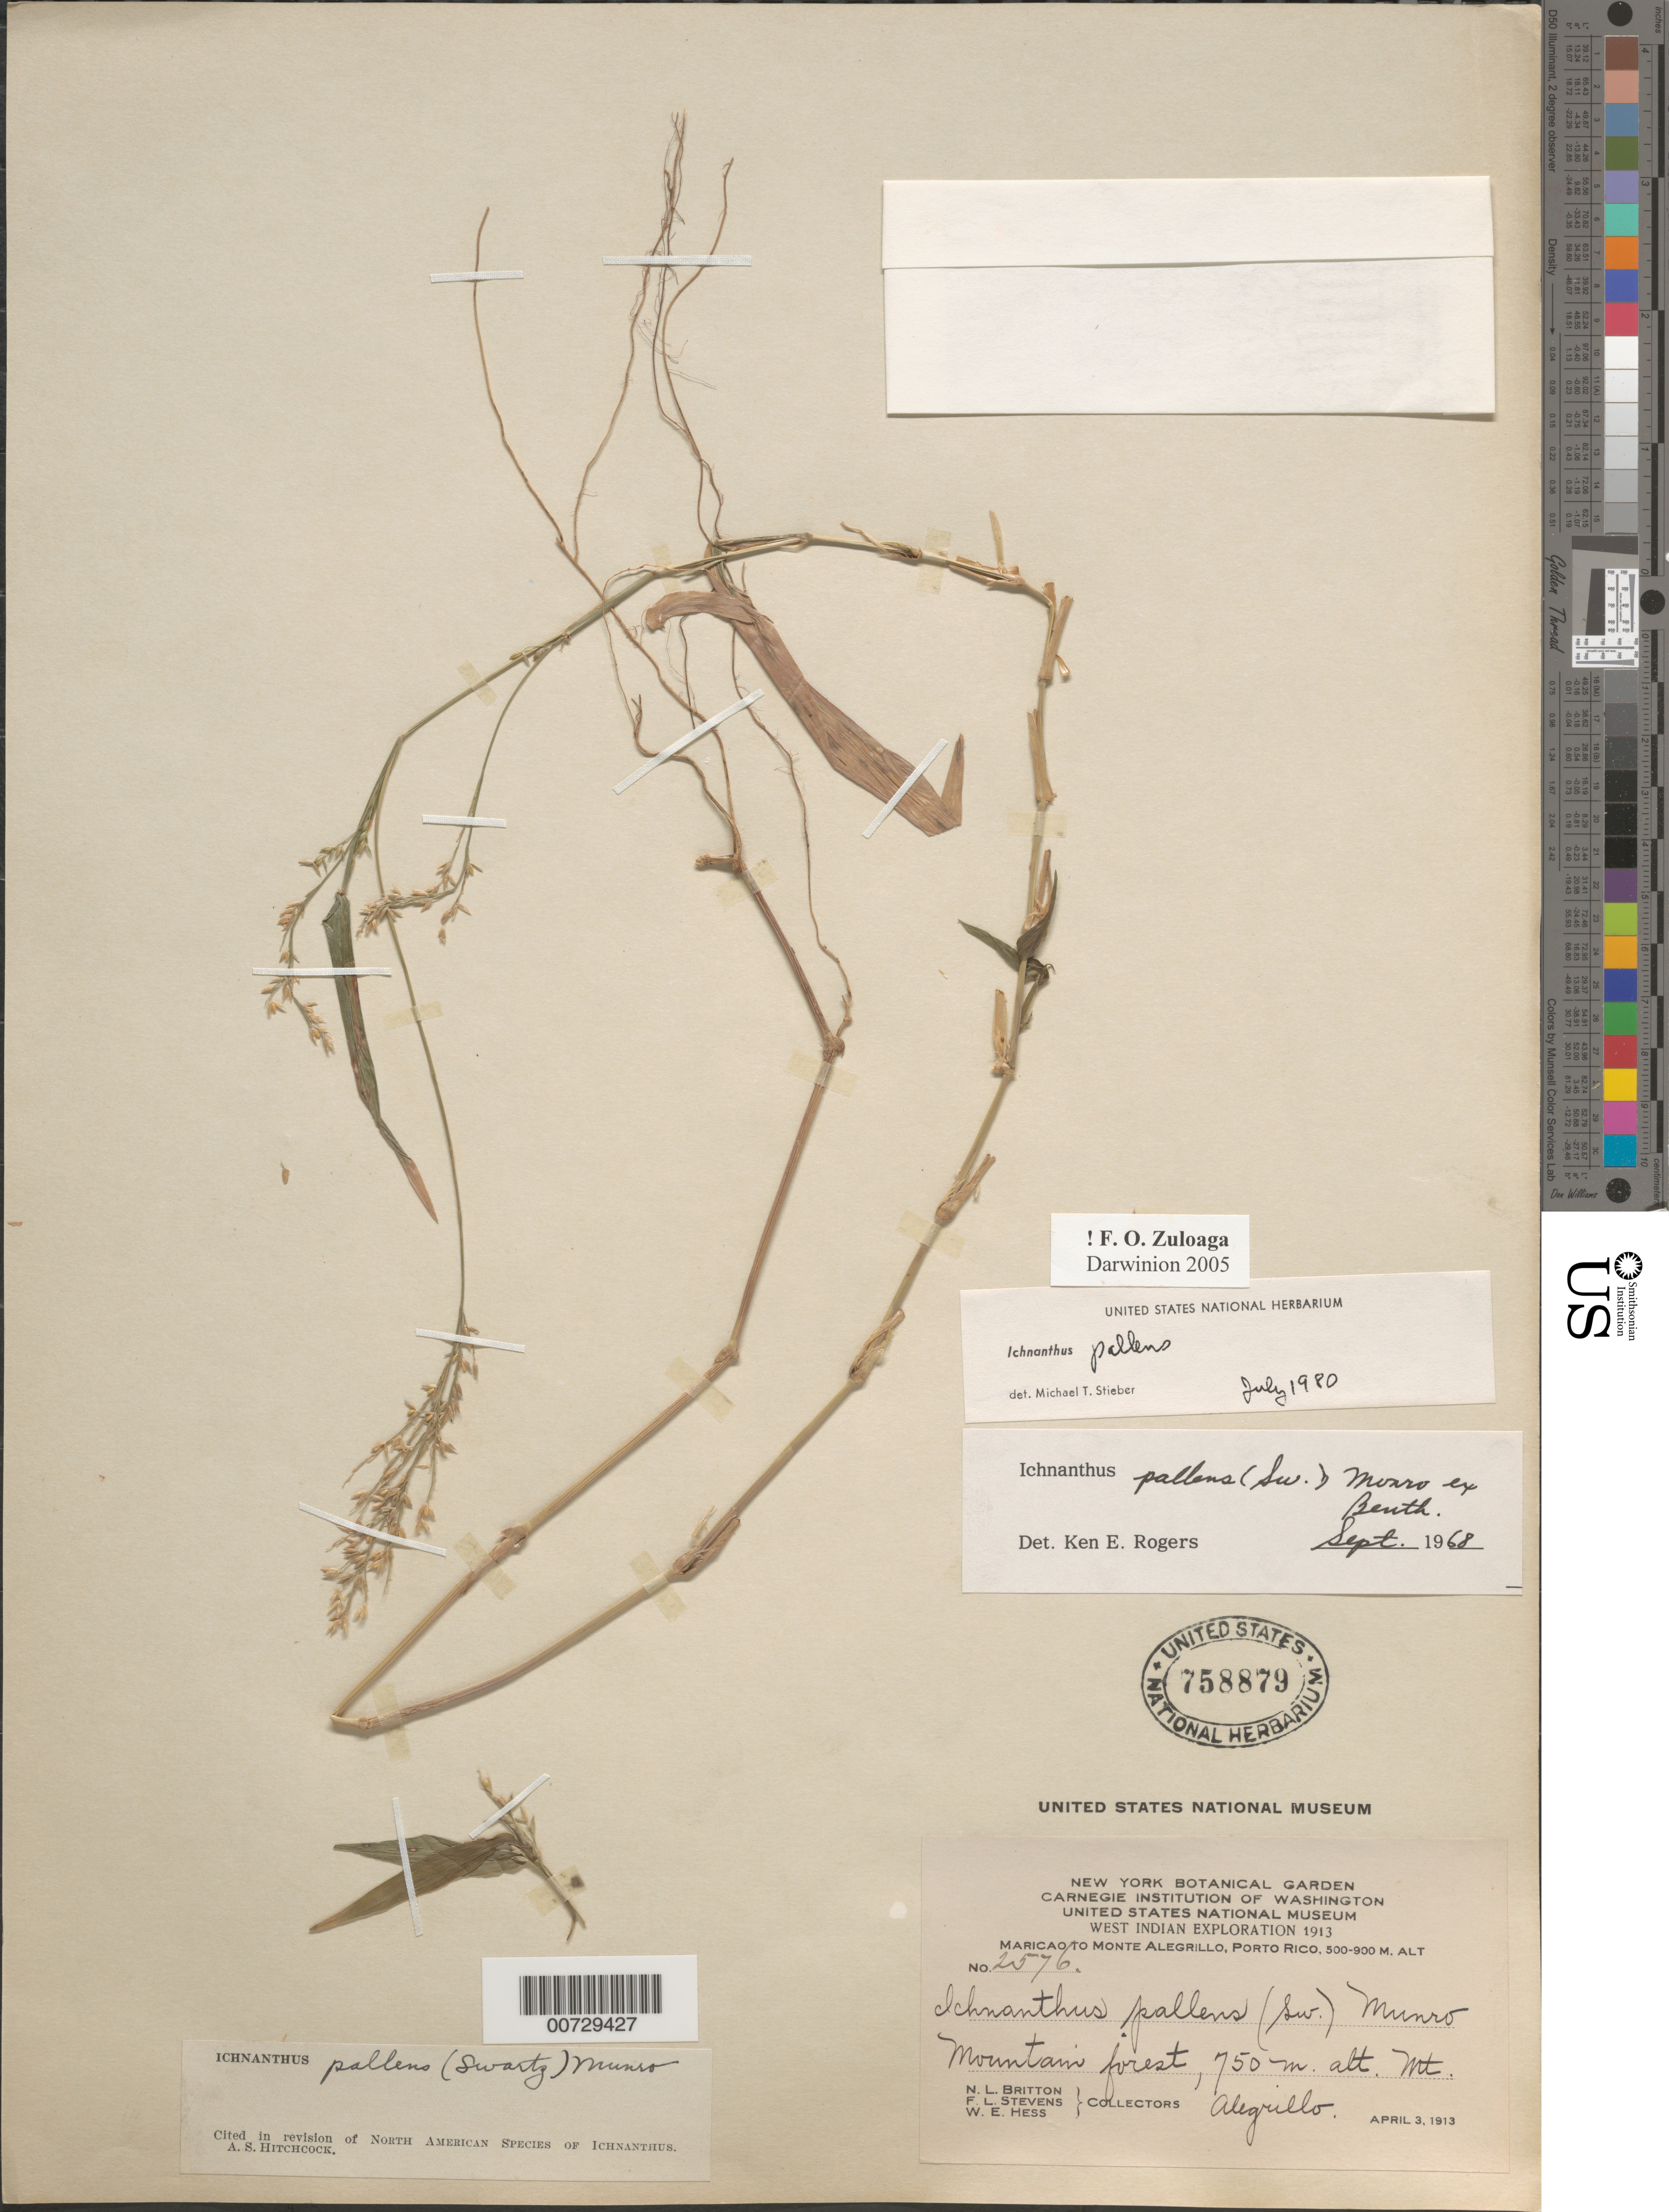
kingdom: Plantae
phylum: Tracheophyta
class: Liliopsida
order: Poales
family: Poaceae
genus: Ichnanthus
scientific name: Ichnanthus pallens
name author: (Sw.) Munro ex Benth.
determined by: Stieber, M. T.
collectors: N. Britton, F. L. Stevens & W. Hess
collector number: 2576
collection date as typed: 03 Apr 1913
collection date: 1913-04-03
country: Puerto Rico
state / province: Maricao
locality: Maricao to Monte Alegrillo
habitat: Mountain forest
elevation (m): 750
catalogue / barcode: US 758879